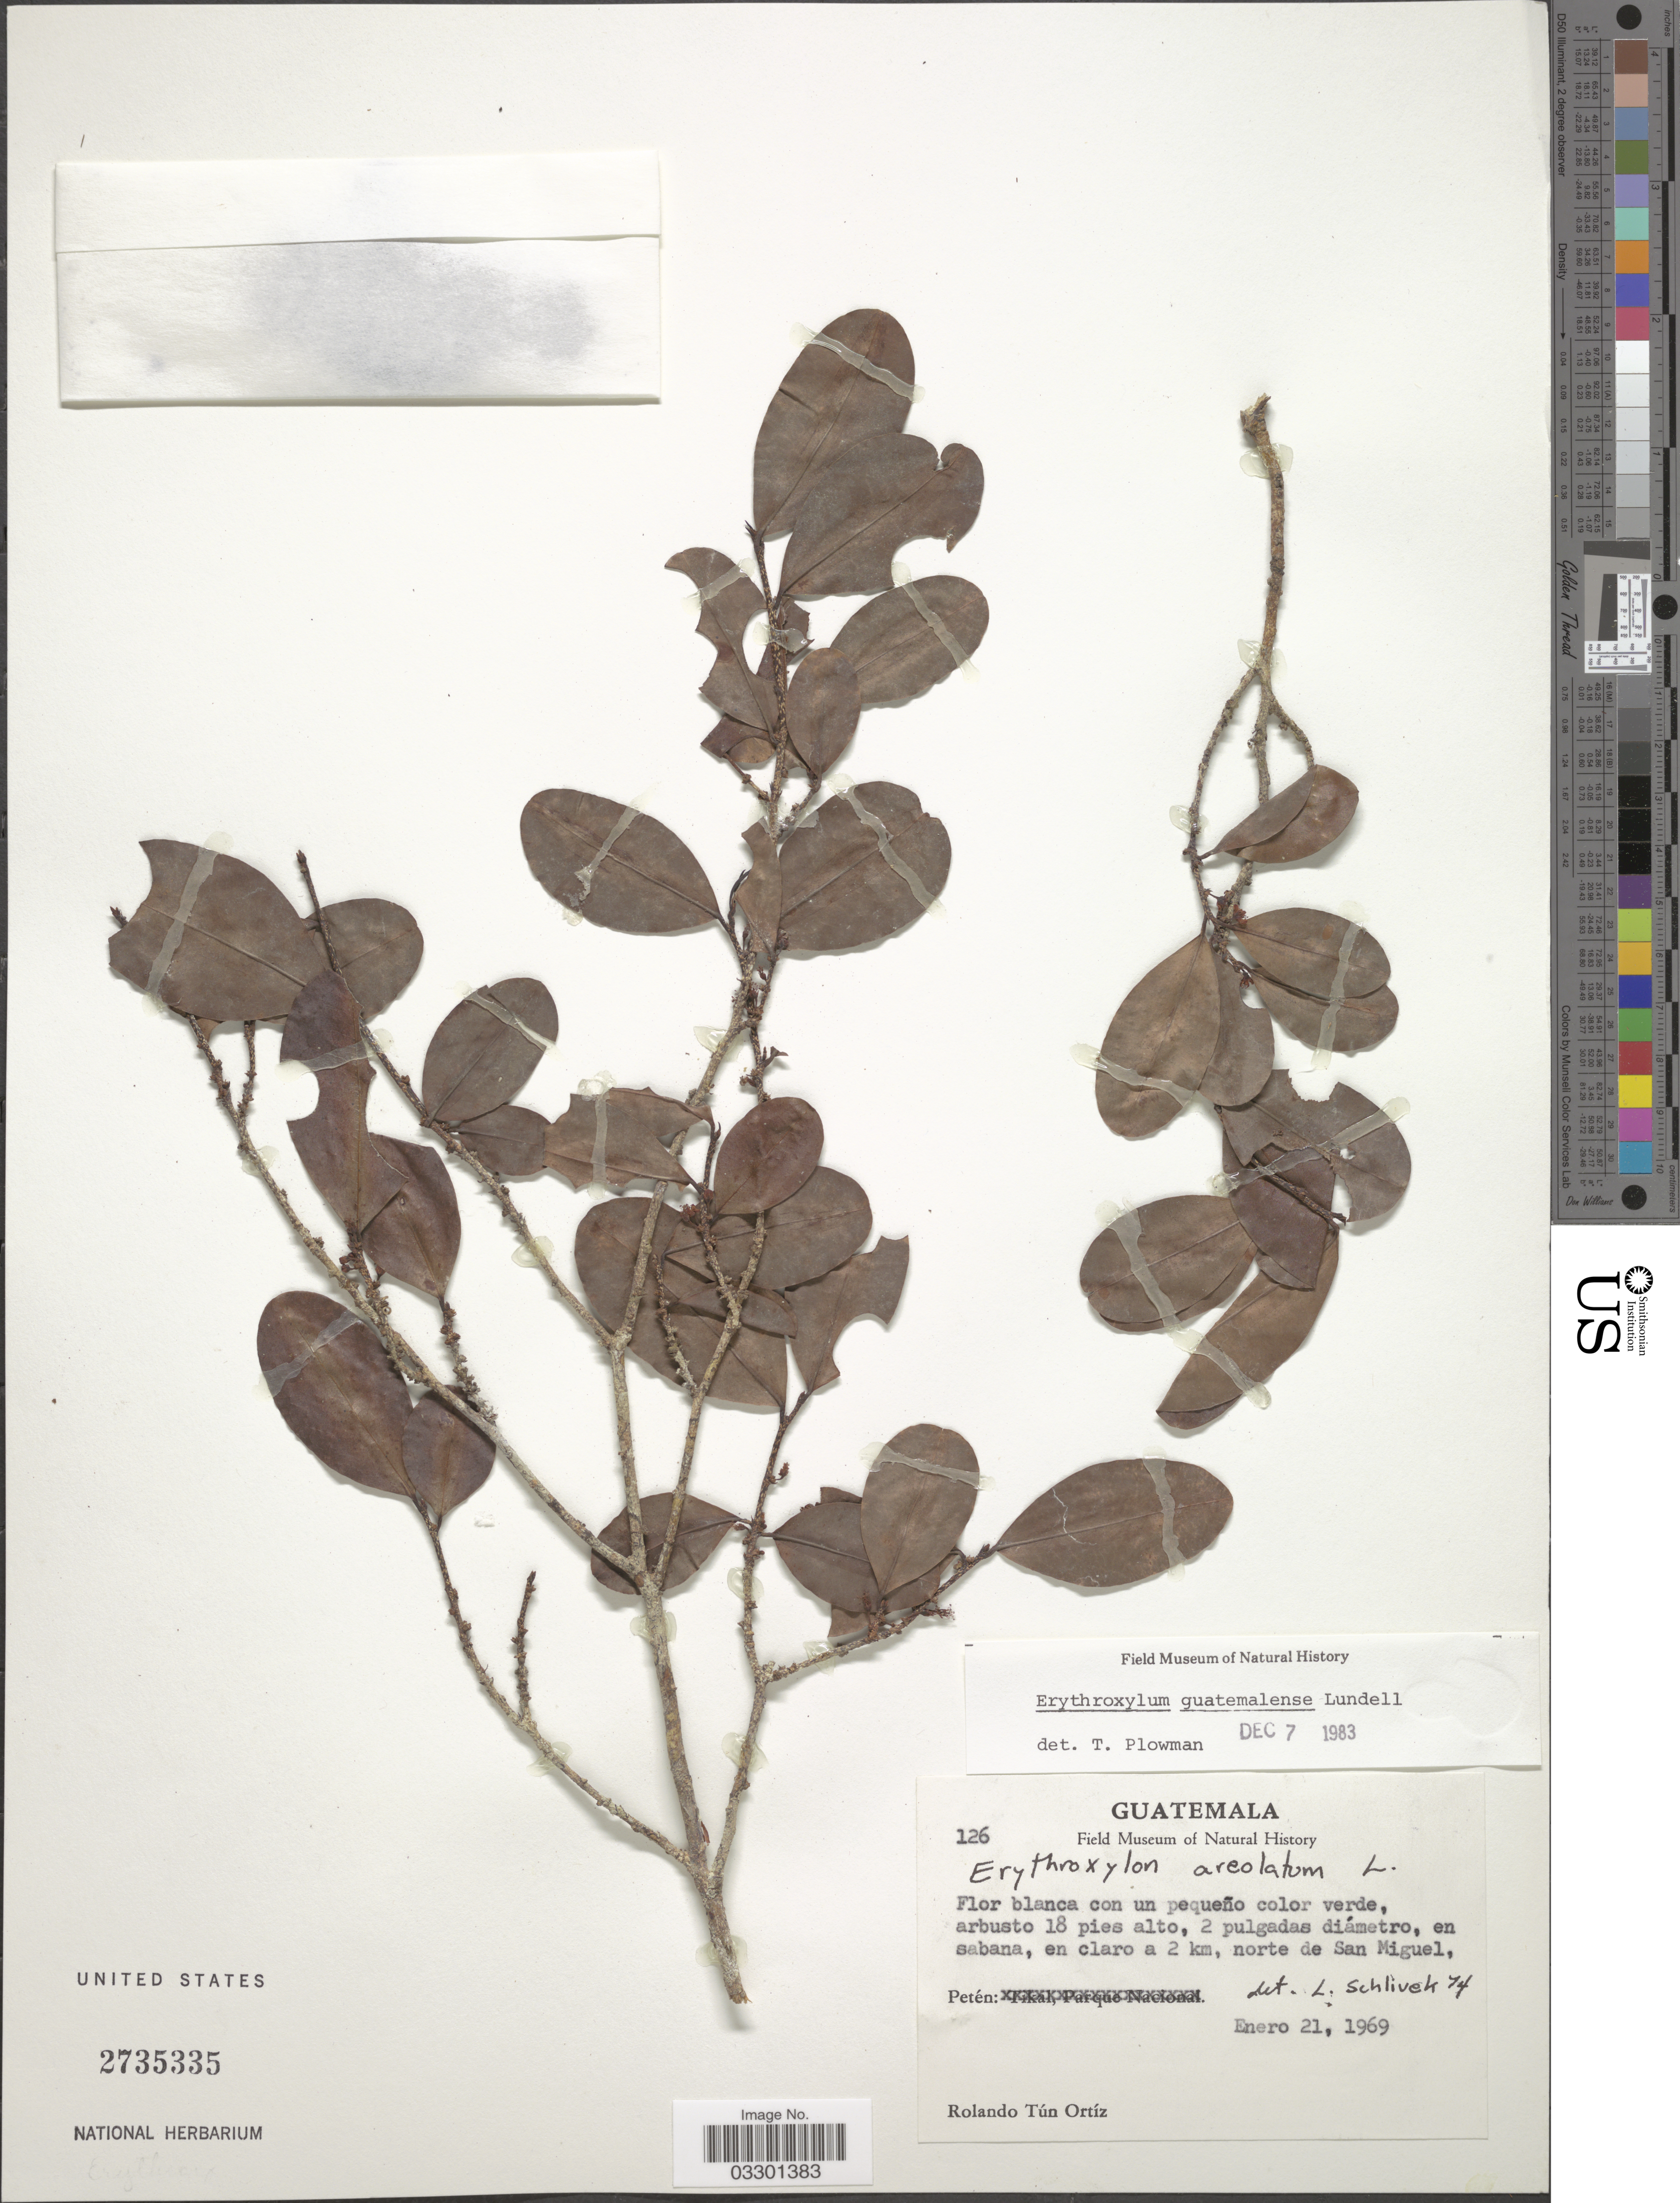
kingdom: Plantae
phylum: Tracheophyta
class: Magnoliopsida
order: Malpighiales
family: Erythroxylaceae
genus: Erythroxylum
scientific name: Erythroxylum guatemalense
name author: Lundell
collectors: R. Tún Ortíz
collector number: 126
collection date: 1969-01-21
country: Guatemala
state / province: El Petén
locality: En claro a 2 km, norte de San Miguel.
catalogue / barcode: US 2735335